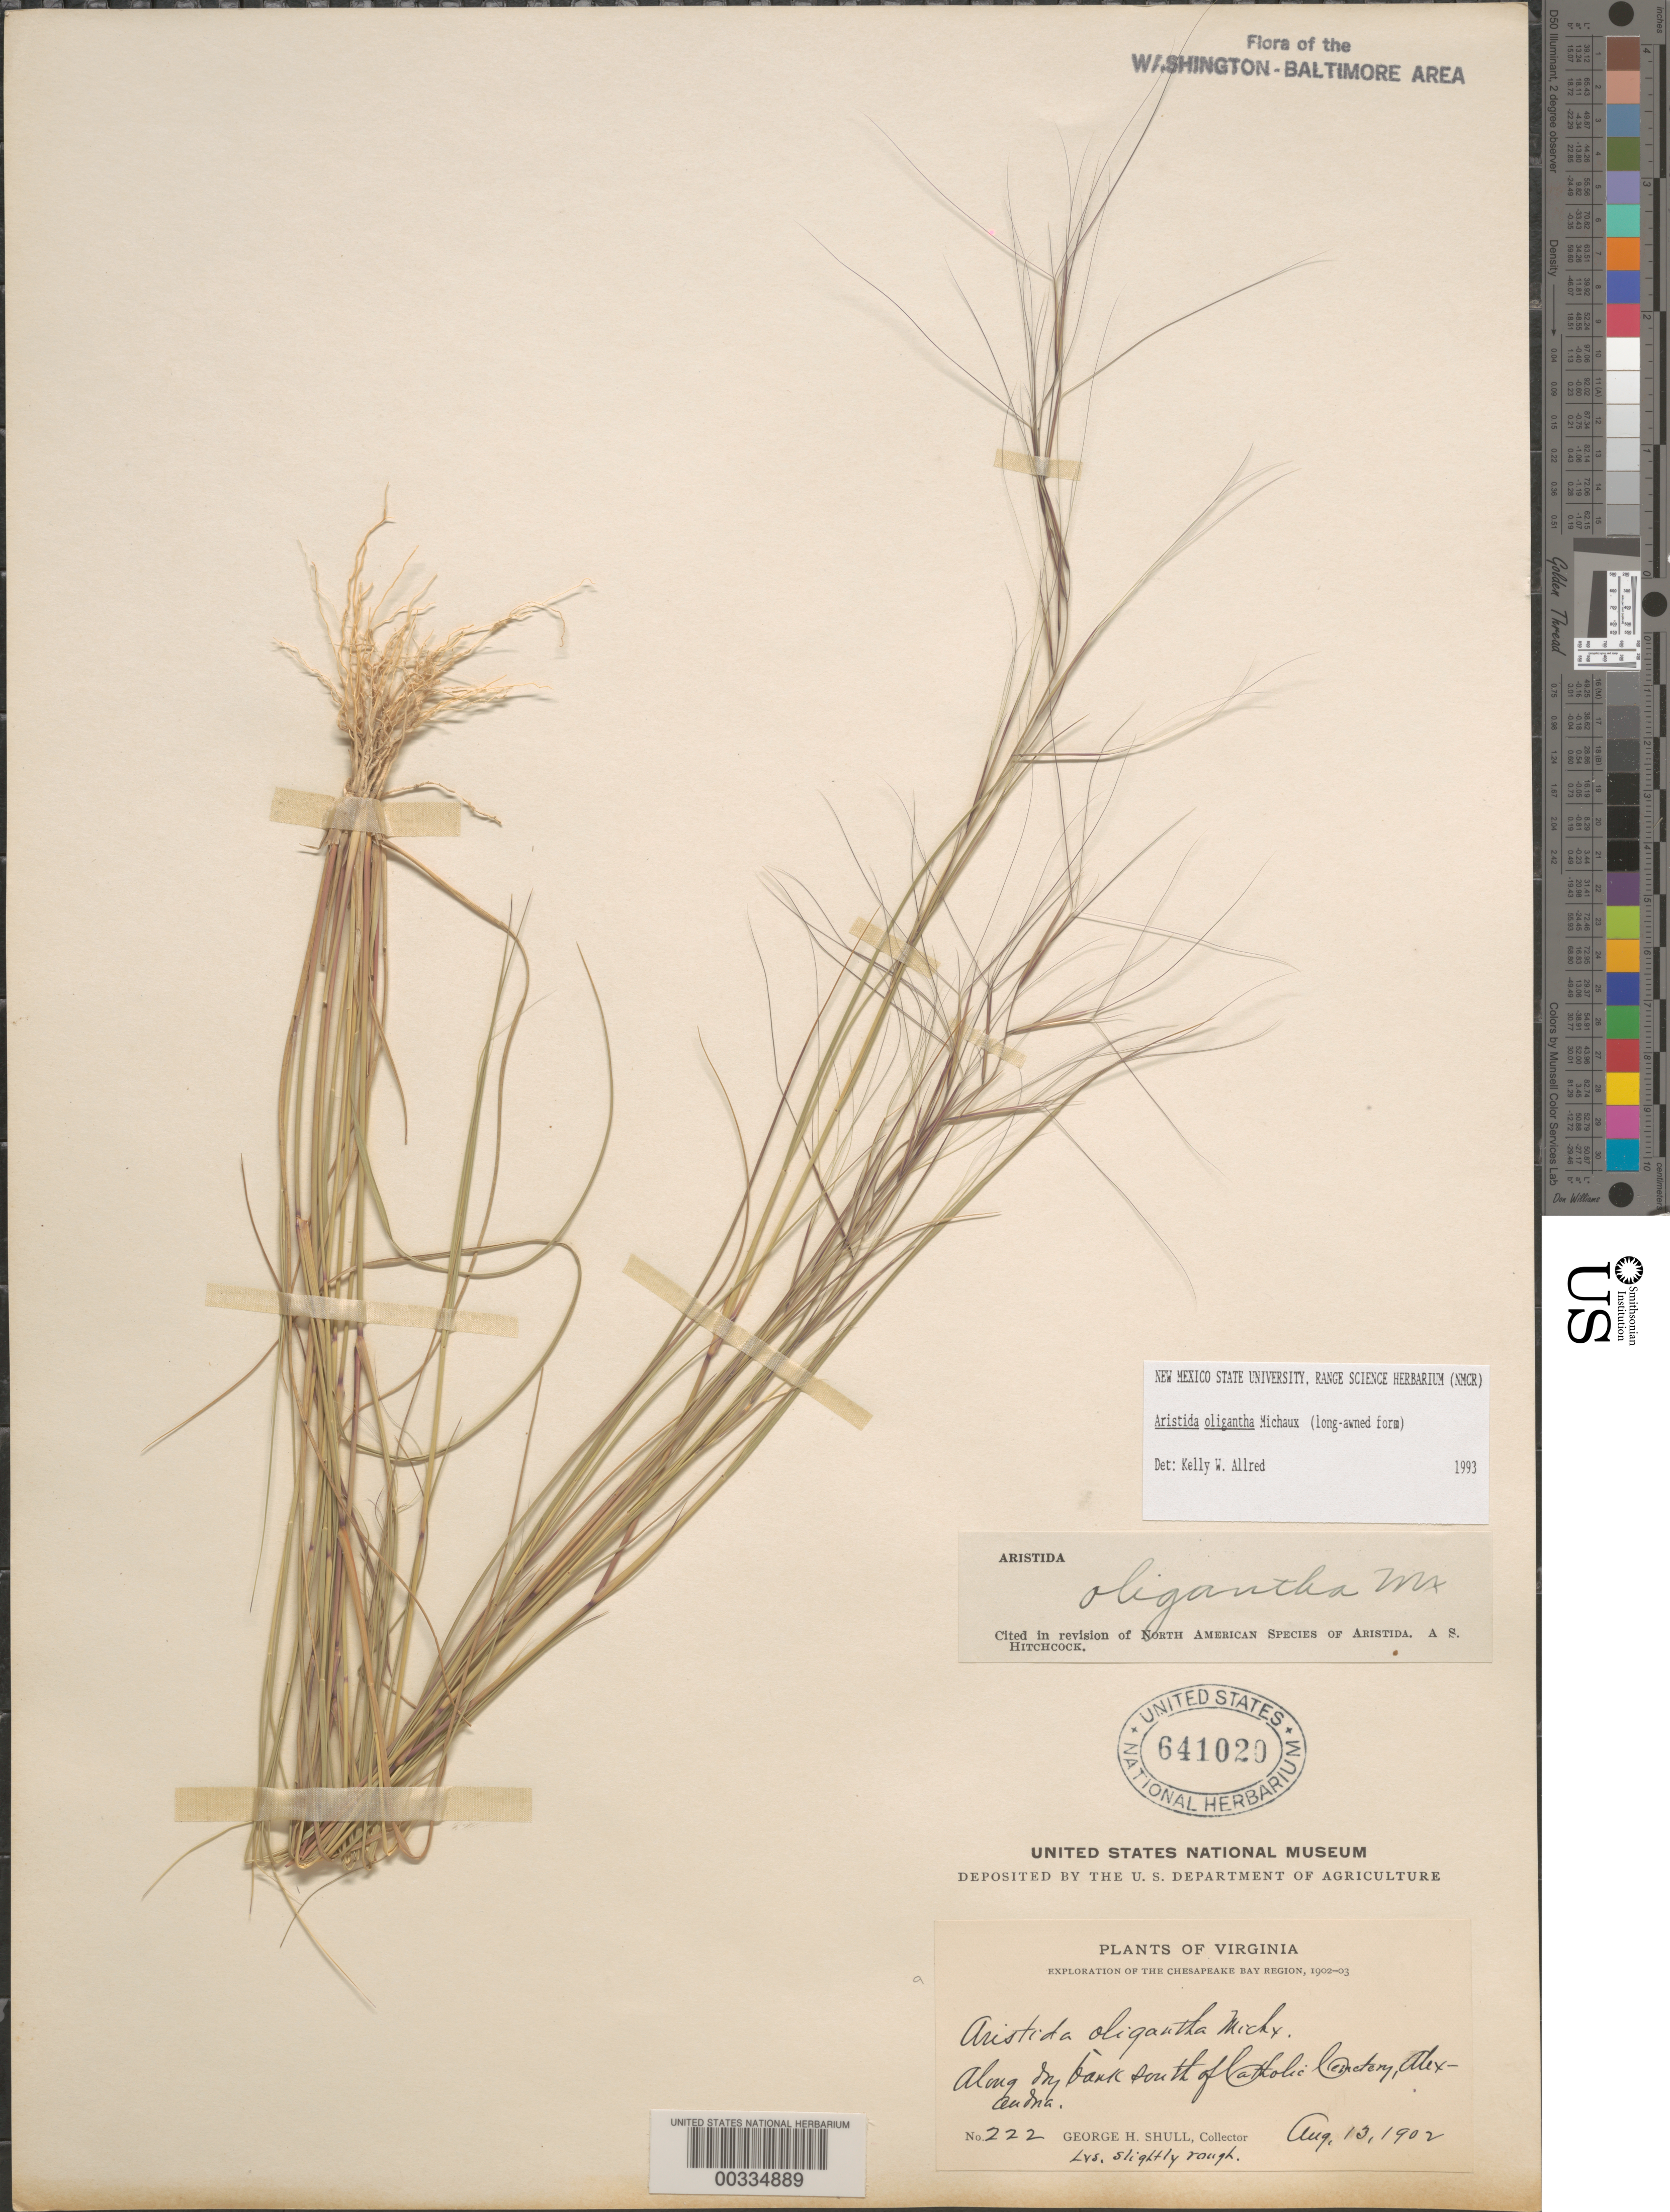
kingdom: Plantae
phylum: Tracheophyta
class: Liliopsida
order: Poales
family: Poaceae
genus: Aristida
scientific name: Aristida oligantha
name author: Michx.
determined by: Hitchcock, Albert S.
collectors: G. H. Shull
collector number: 222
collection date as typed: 13 Aug 1902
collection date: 1902-08-13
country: United States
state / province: Virginia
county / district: City of Alexandria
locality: Alexandria, S. of Catholic Cemetery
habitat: Dry bank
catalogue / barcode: US 641020